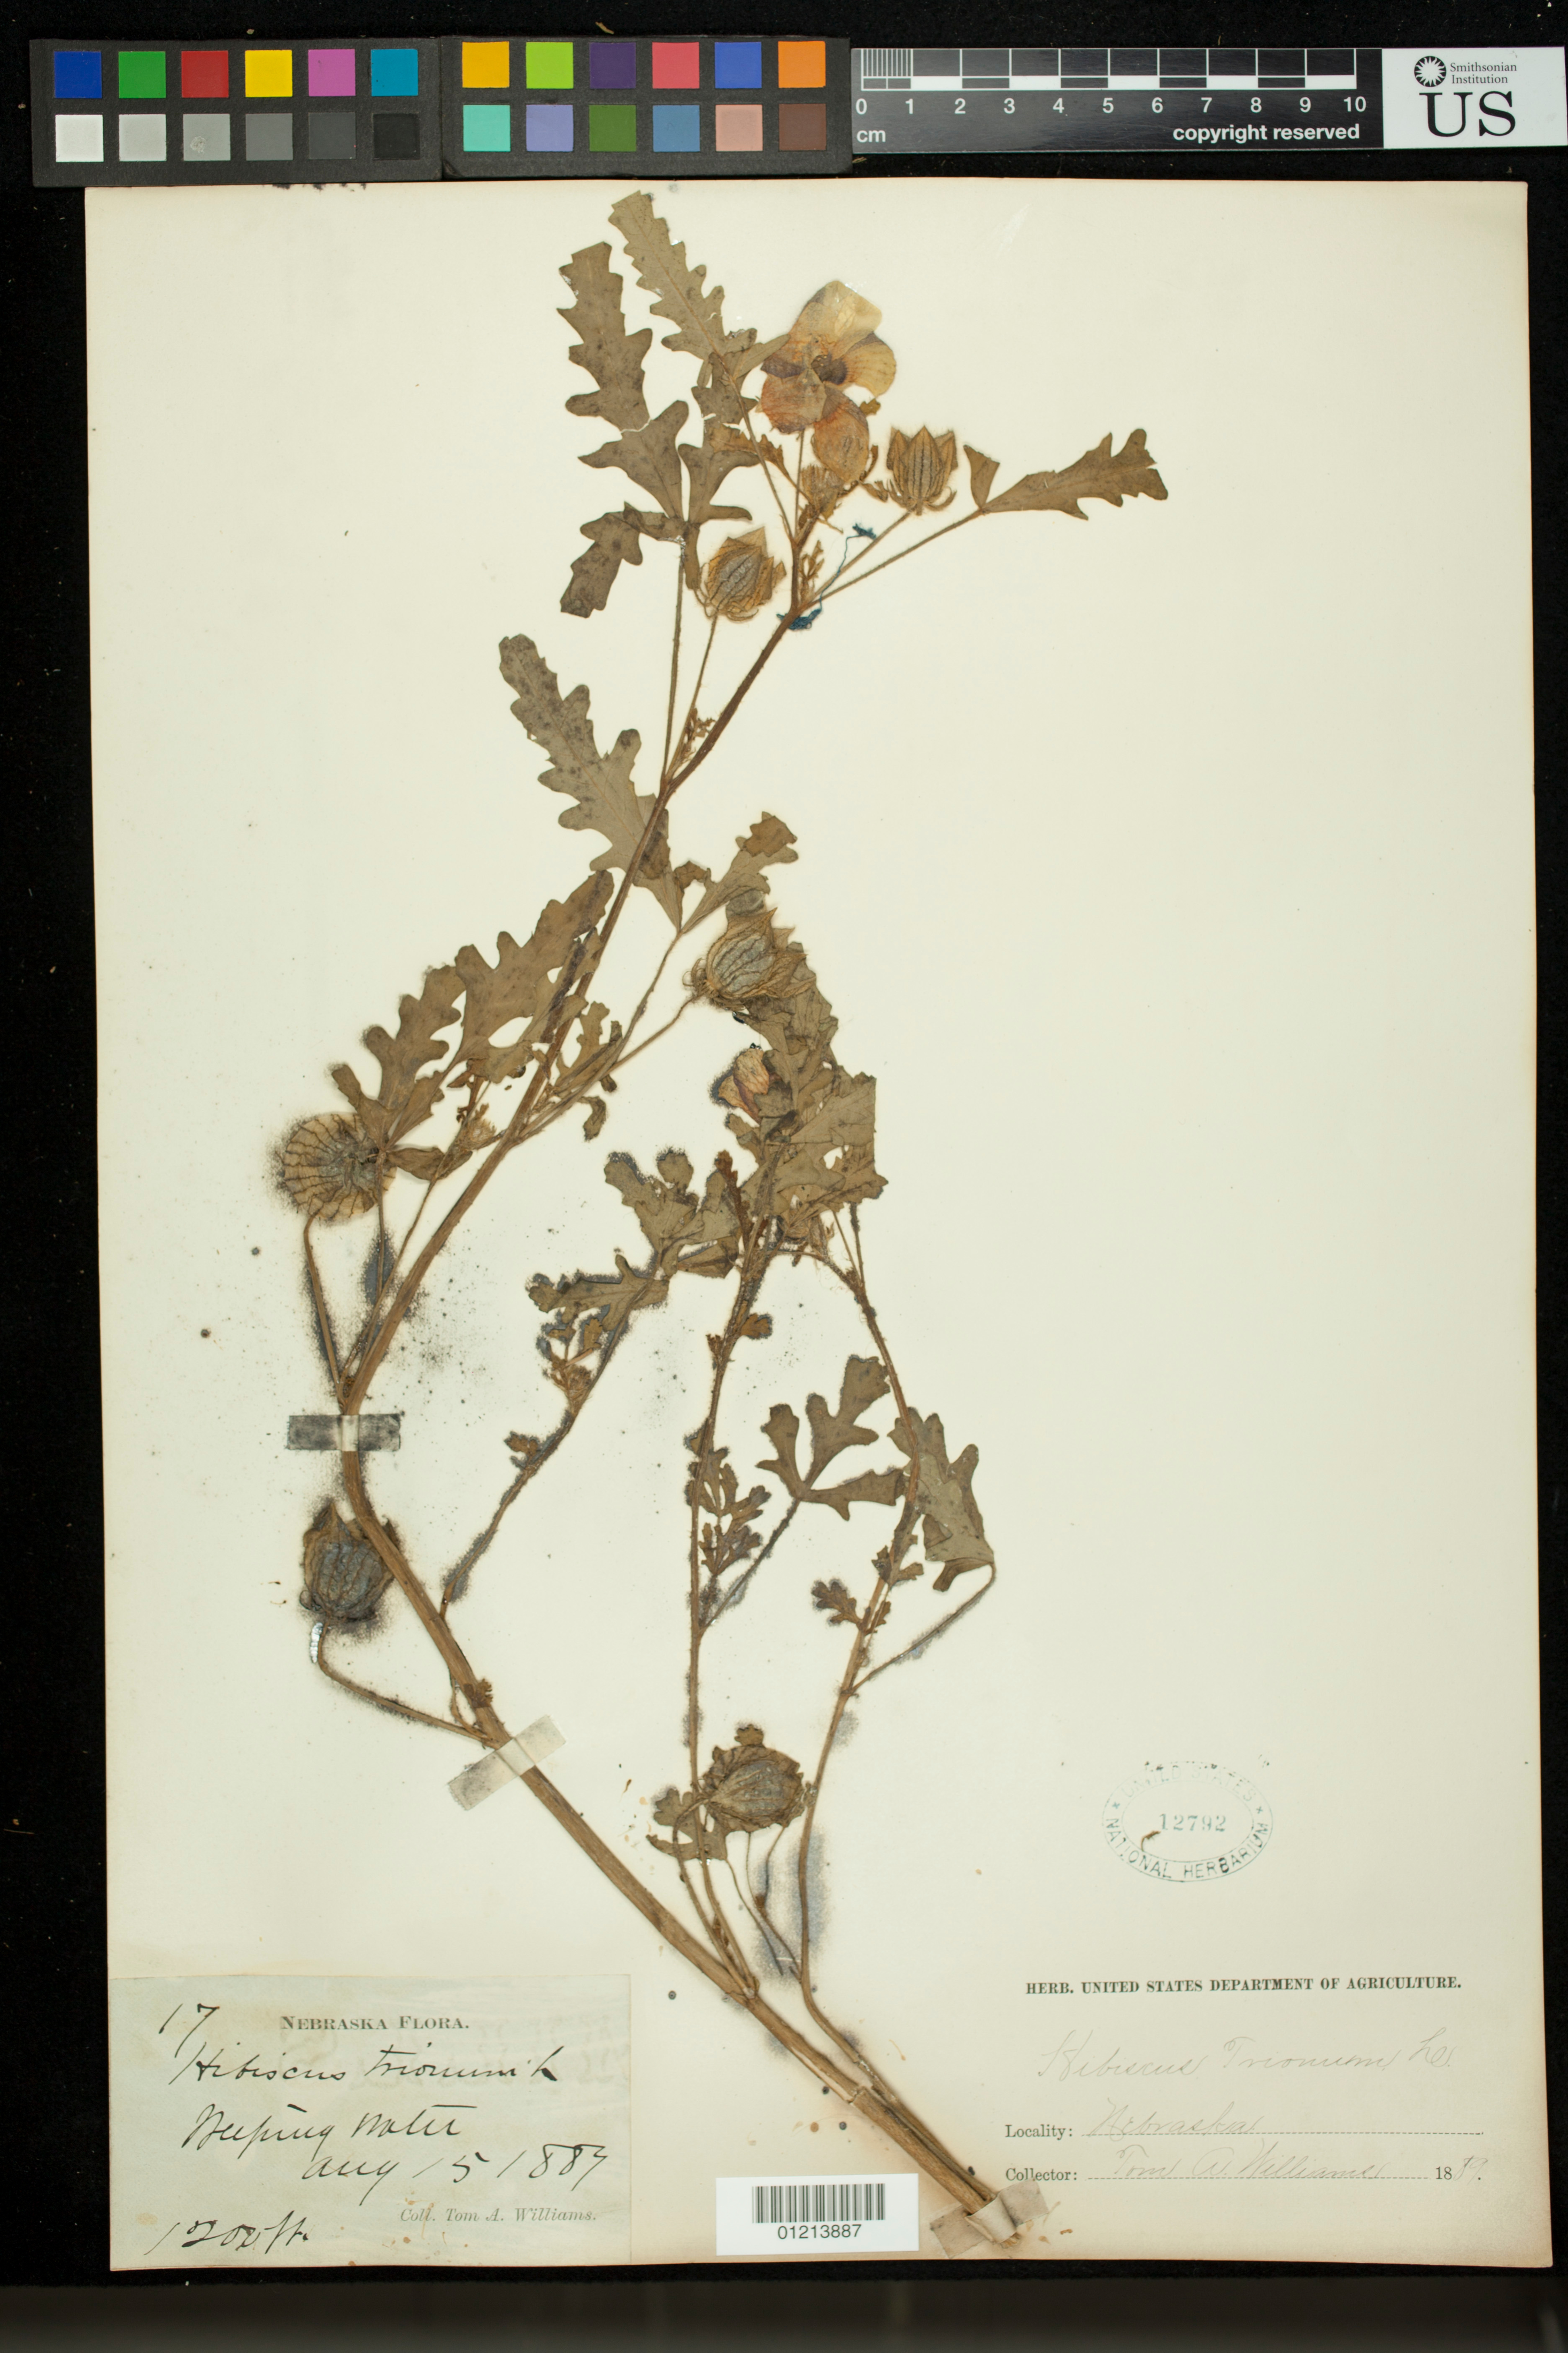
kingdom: Plantae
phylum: Tracheophyta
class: Magnoliopsida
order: Malvales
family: Malvaceae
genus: Hibiscus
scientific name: Hibiscus trionum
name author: L.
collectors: T. A. Williams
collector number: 17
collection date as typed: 15 Aug 1889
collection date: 1889-08-15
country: United States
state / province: Nebraska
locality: Weeping Water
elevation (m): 366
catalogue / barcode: US 12792